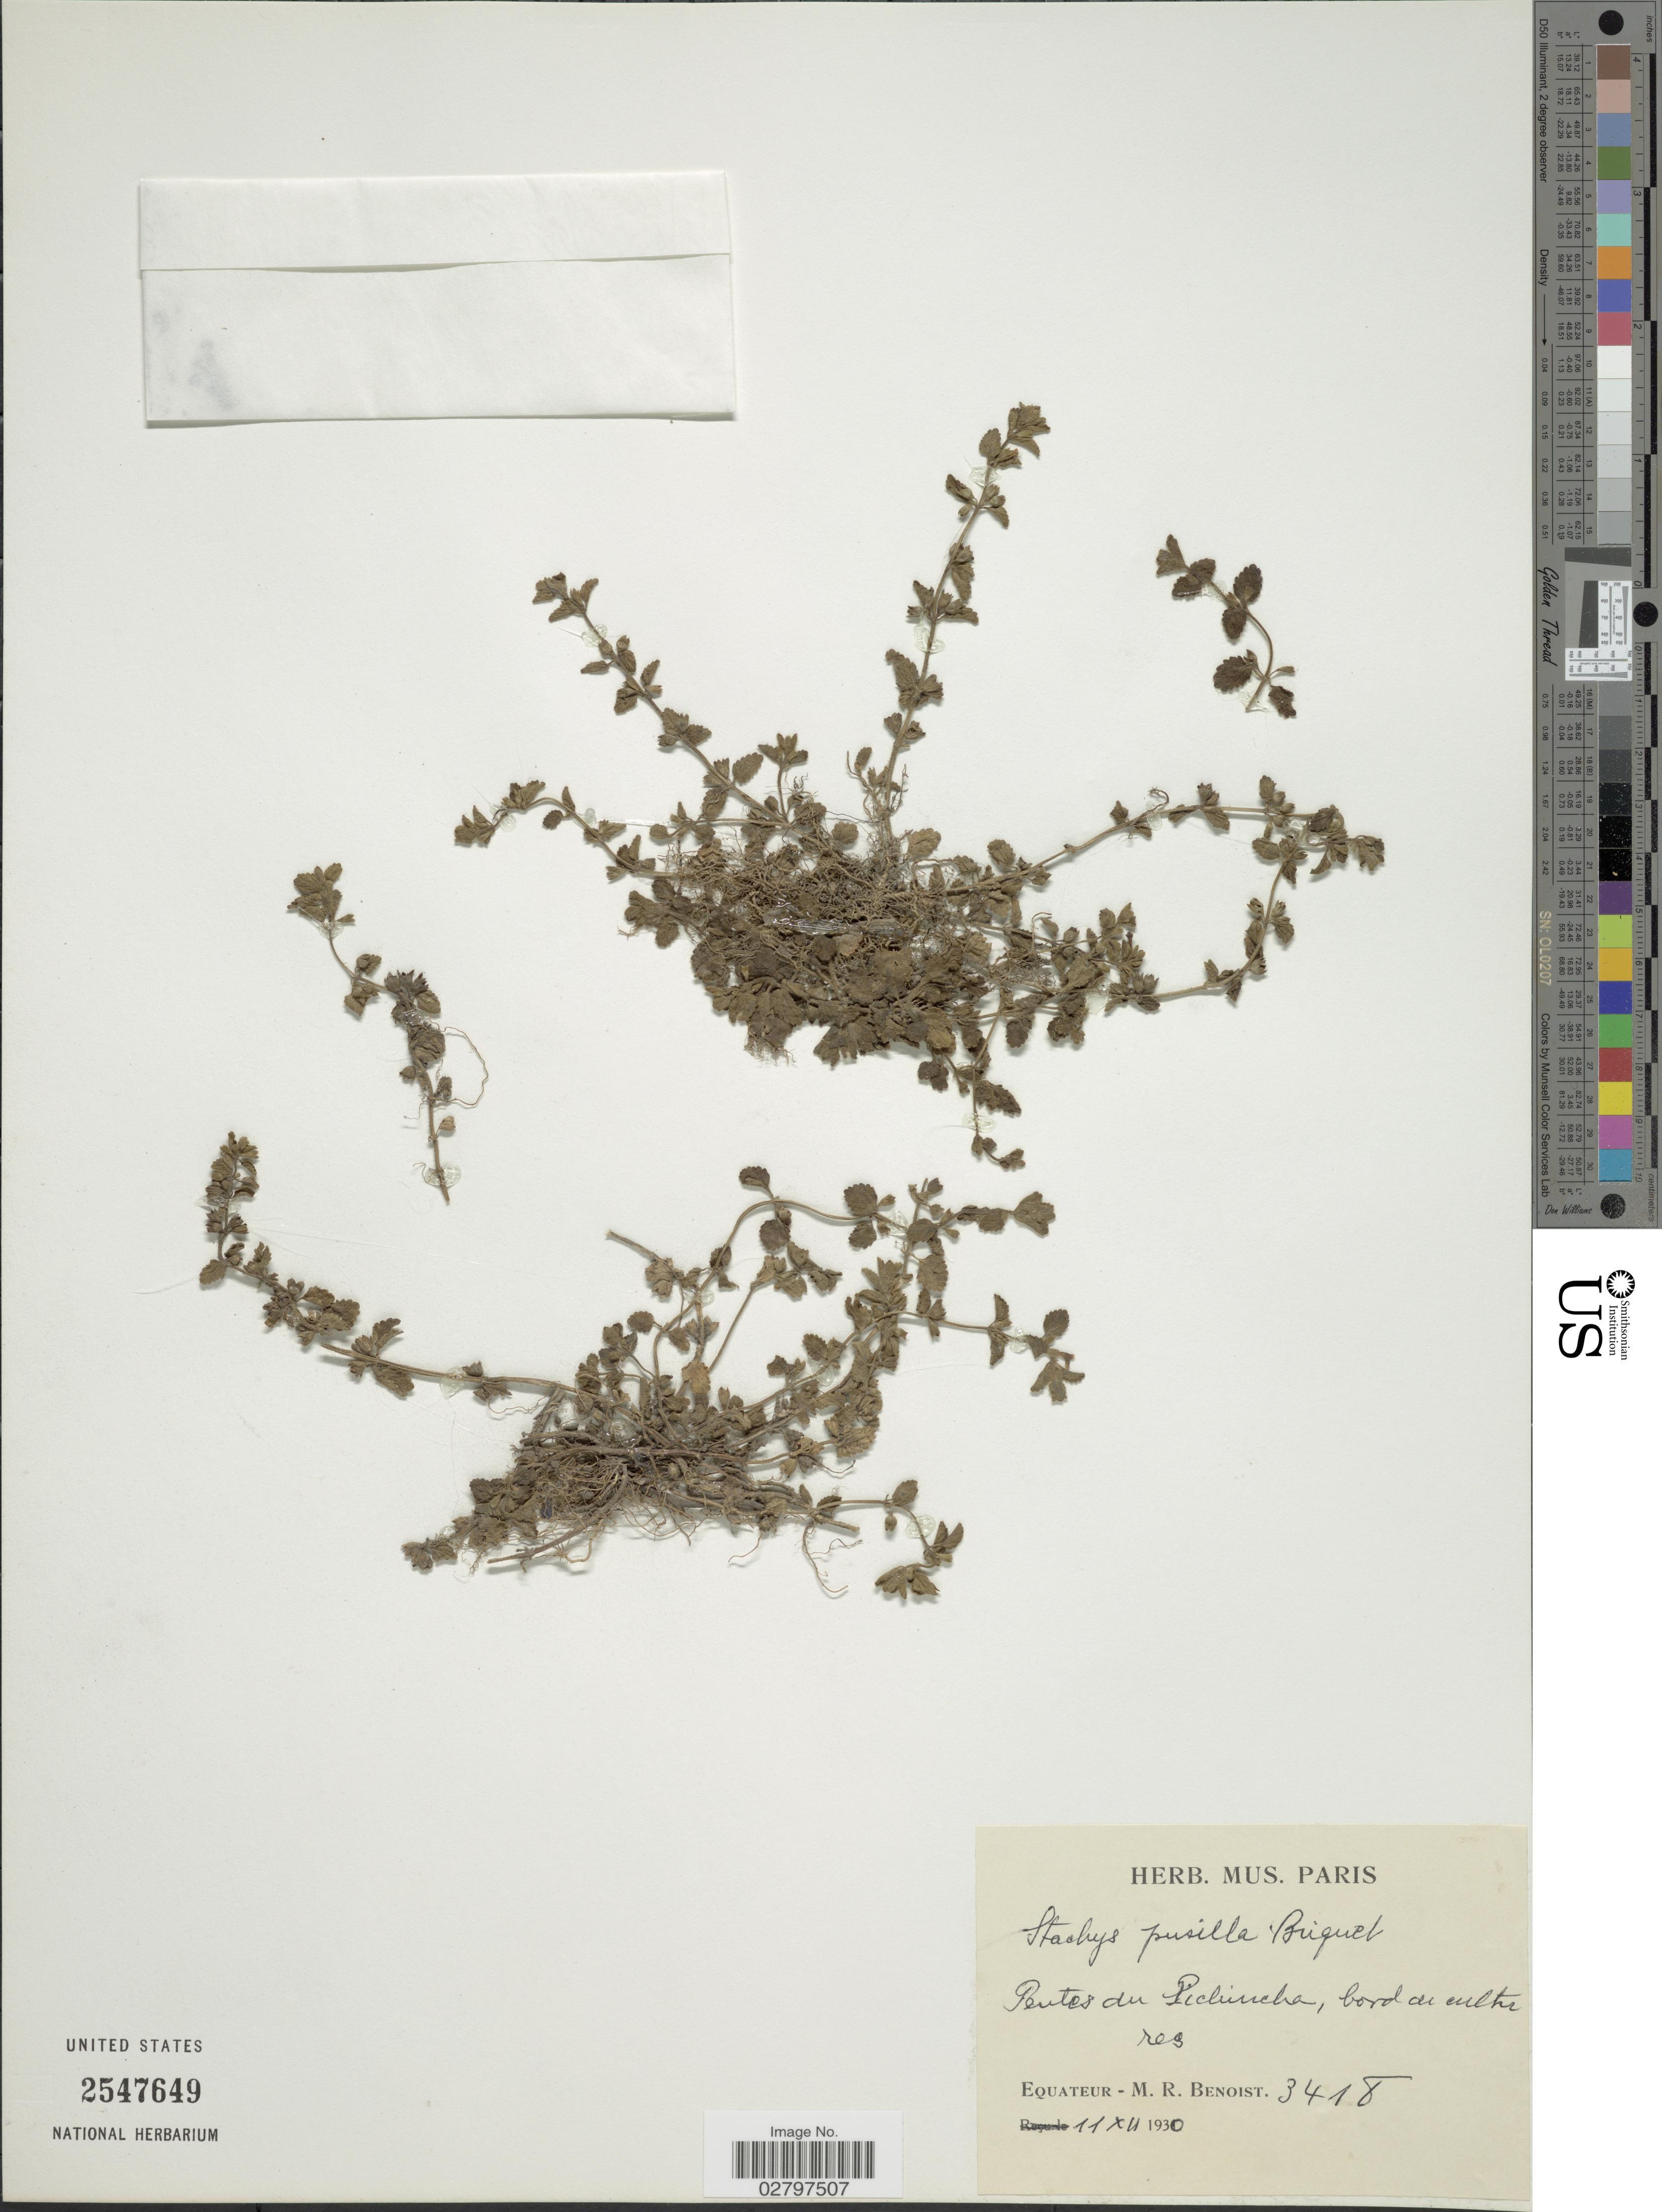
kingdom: Plantae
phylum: Tracheophyta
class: Magnoliopsida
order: Lamiales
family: Lamiaceae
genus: Stachys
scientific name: Stachys pusilla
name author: (Wedd.) Briq.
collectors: M. Benoist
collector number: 3418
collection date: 1930-12-11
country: Ecuador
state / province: Pichincha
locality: Pentes du Pichincha.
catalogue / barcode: US 2547649